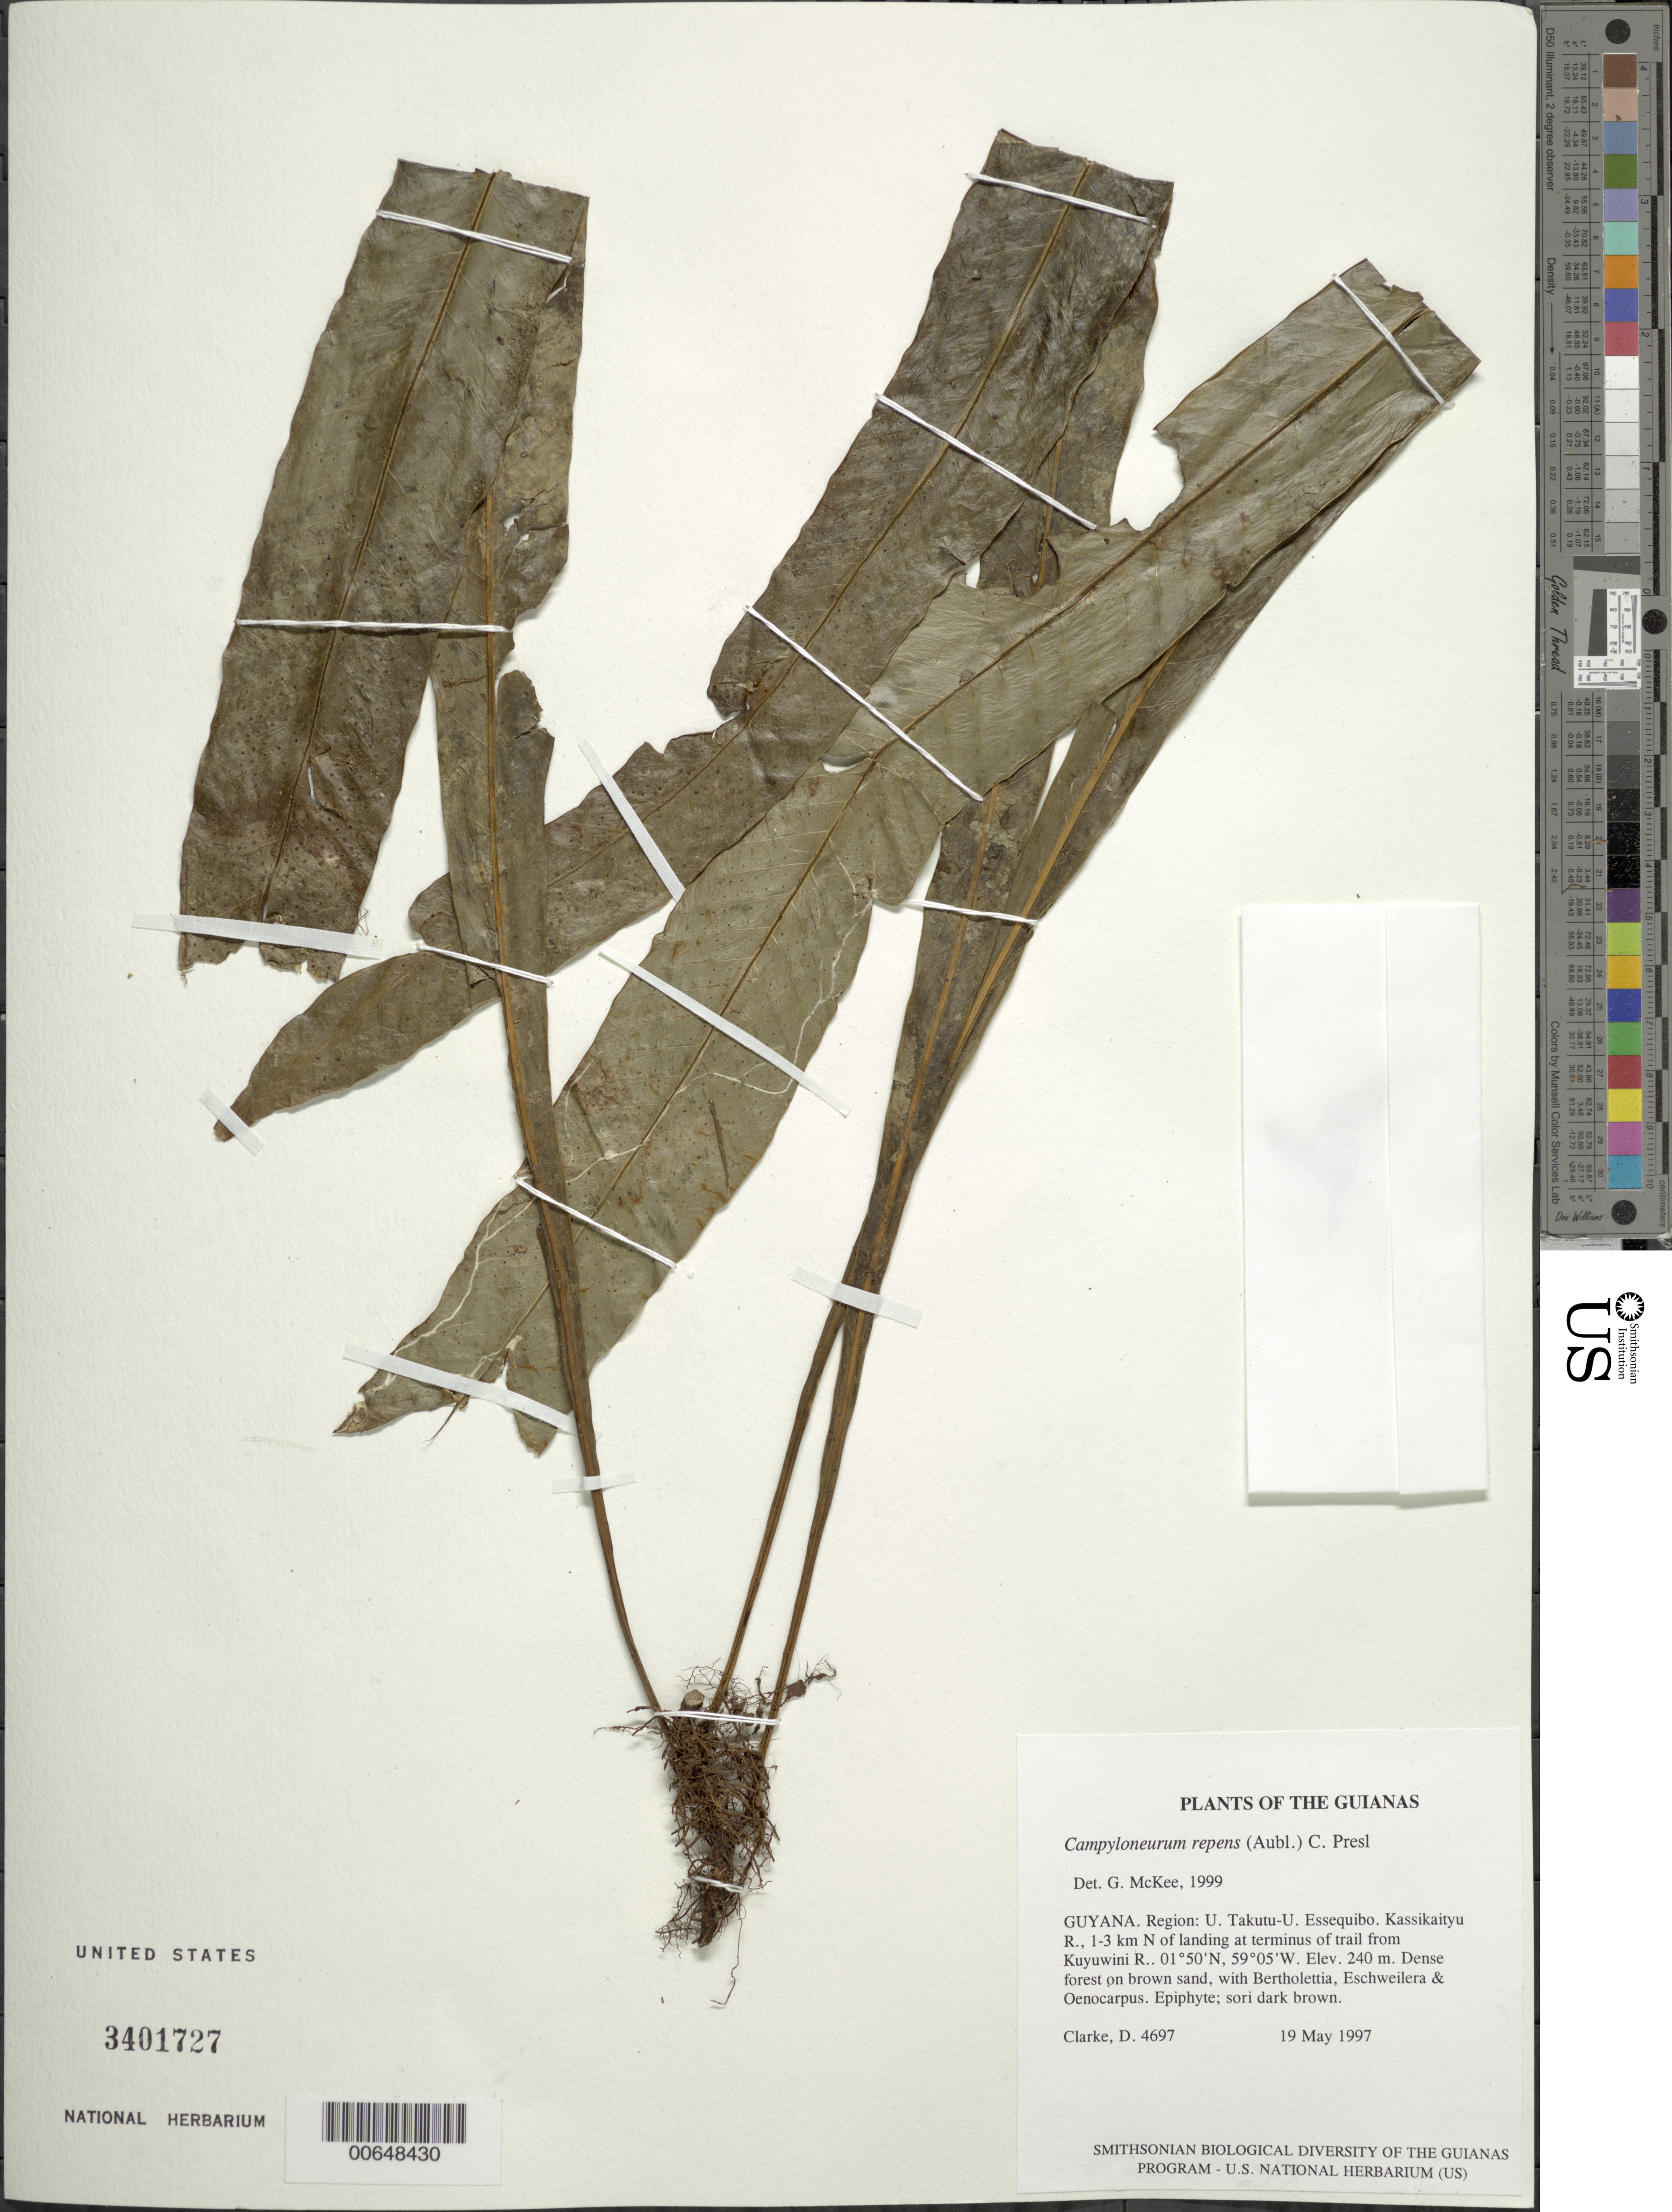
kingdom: Plantae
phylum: Tracheophyta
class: Polypodiopsida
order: Polypodiales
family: Polypodiaceae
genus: Campyloneurum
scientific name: Campyloneurum repens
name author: (Aubl.) C. Presl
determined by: McKee, G. S., (US), NMNH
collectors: H. D. Clarke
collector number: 4697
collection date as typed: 19 May 1997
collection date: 1997-05-19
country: Guyana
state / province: U. Takutu-U. Essequibo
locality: Kassikaityu R., 1-3 km N of landing at terminus of trail from Kuyuwini R.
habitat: Dense forest on brown sand, with Bertholettia, Eschweilera & Oenocarpus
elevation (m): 240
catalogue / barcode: US 3401727